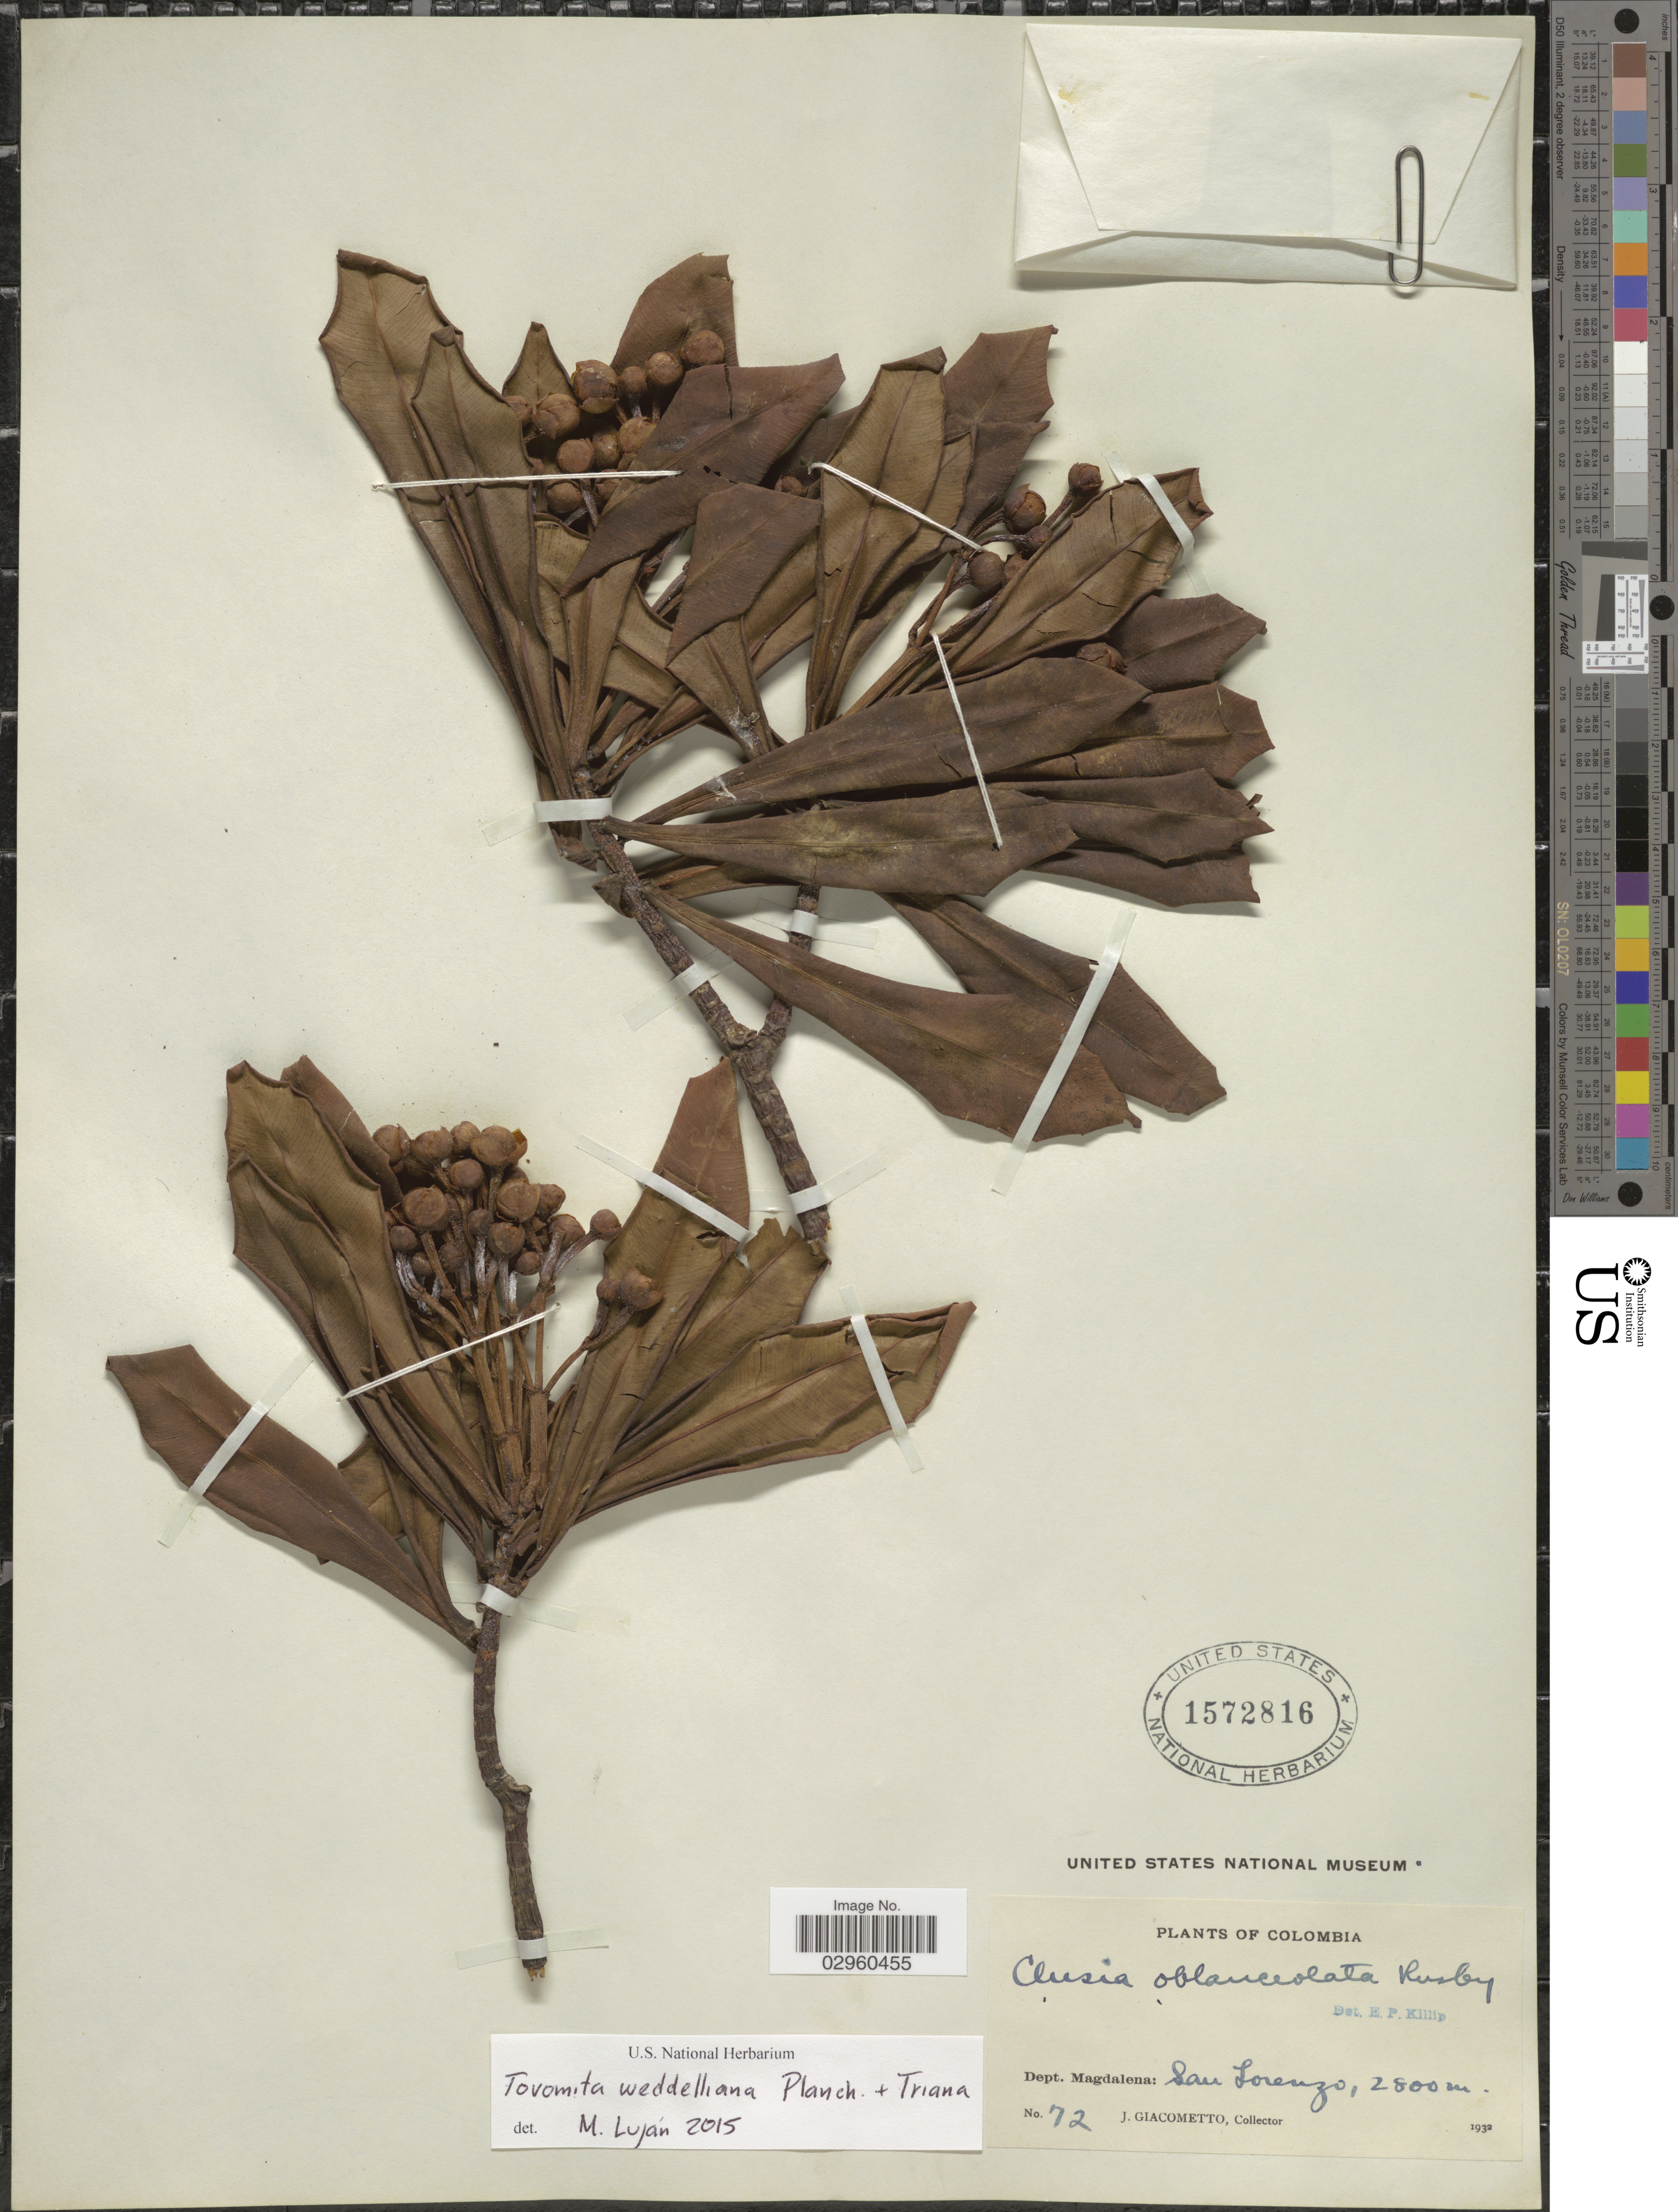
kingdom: Plantae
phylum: Tracheophyta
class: Magnoliopsida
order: Malpighiales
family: Clusiaceae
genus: Arawakia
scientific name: Arawakia weddelliana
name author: (Planch. & Triana) L. Marinho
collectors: J. Giacometto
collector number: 72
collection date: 1932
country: Colombia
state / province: Magdalena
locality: Dept. Magdalena: San Lorenzo.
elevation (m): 2800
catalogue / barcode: US 1572816